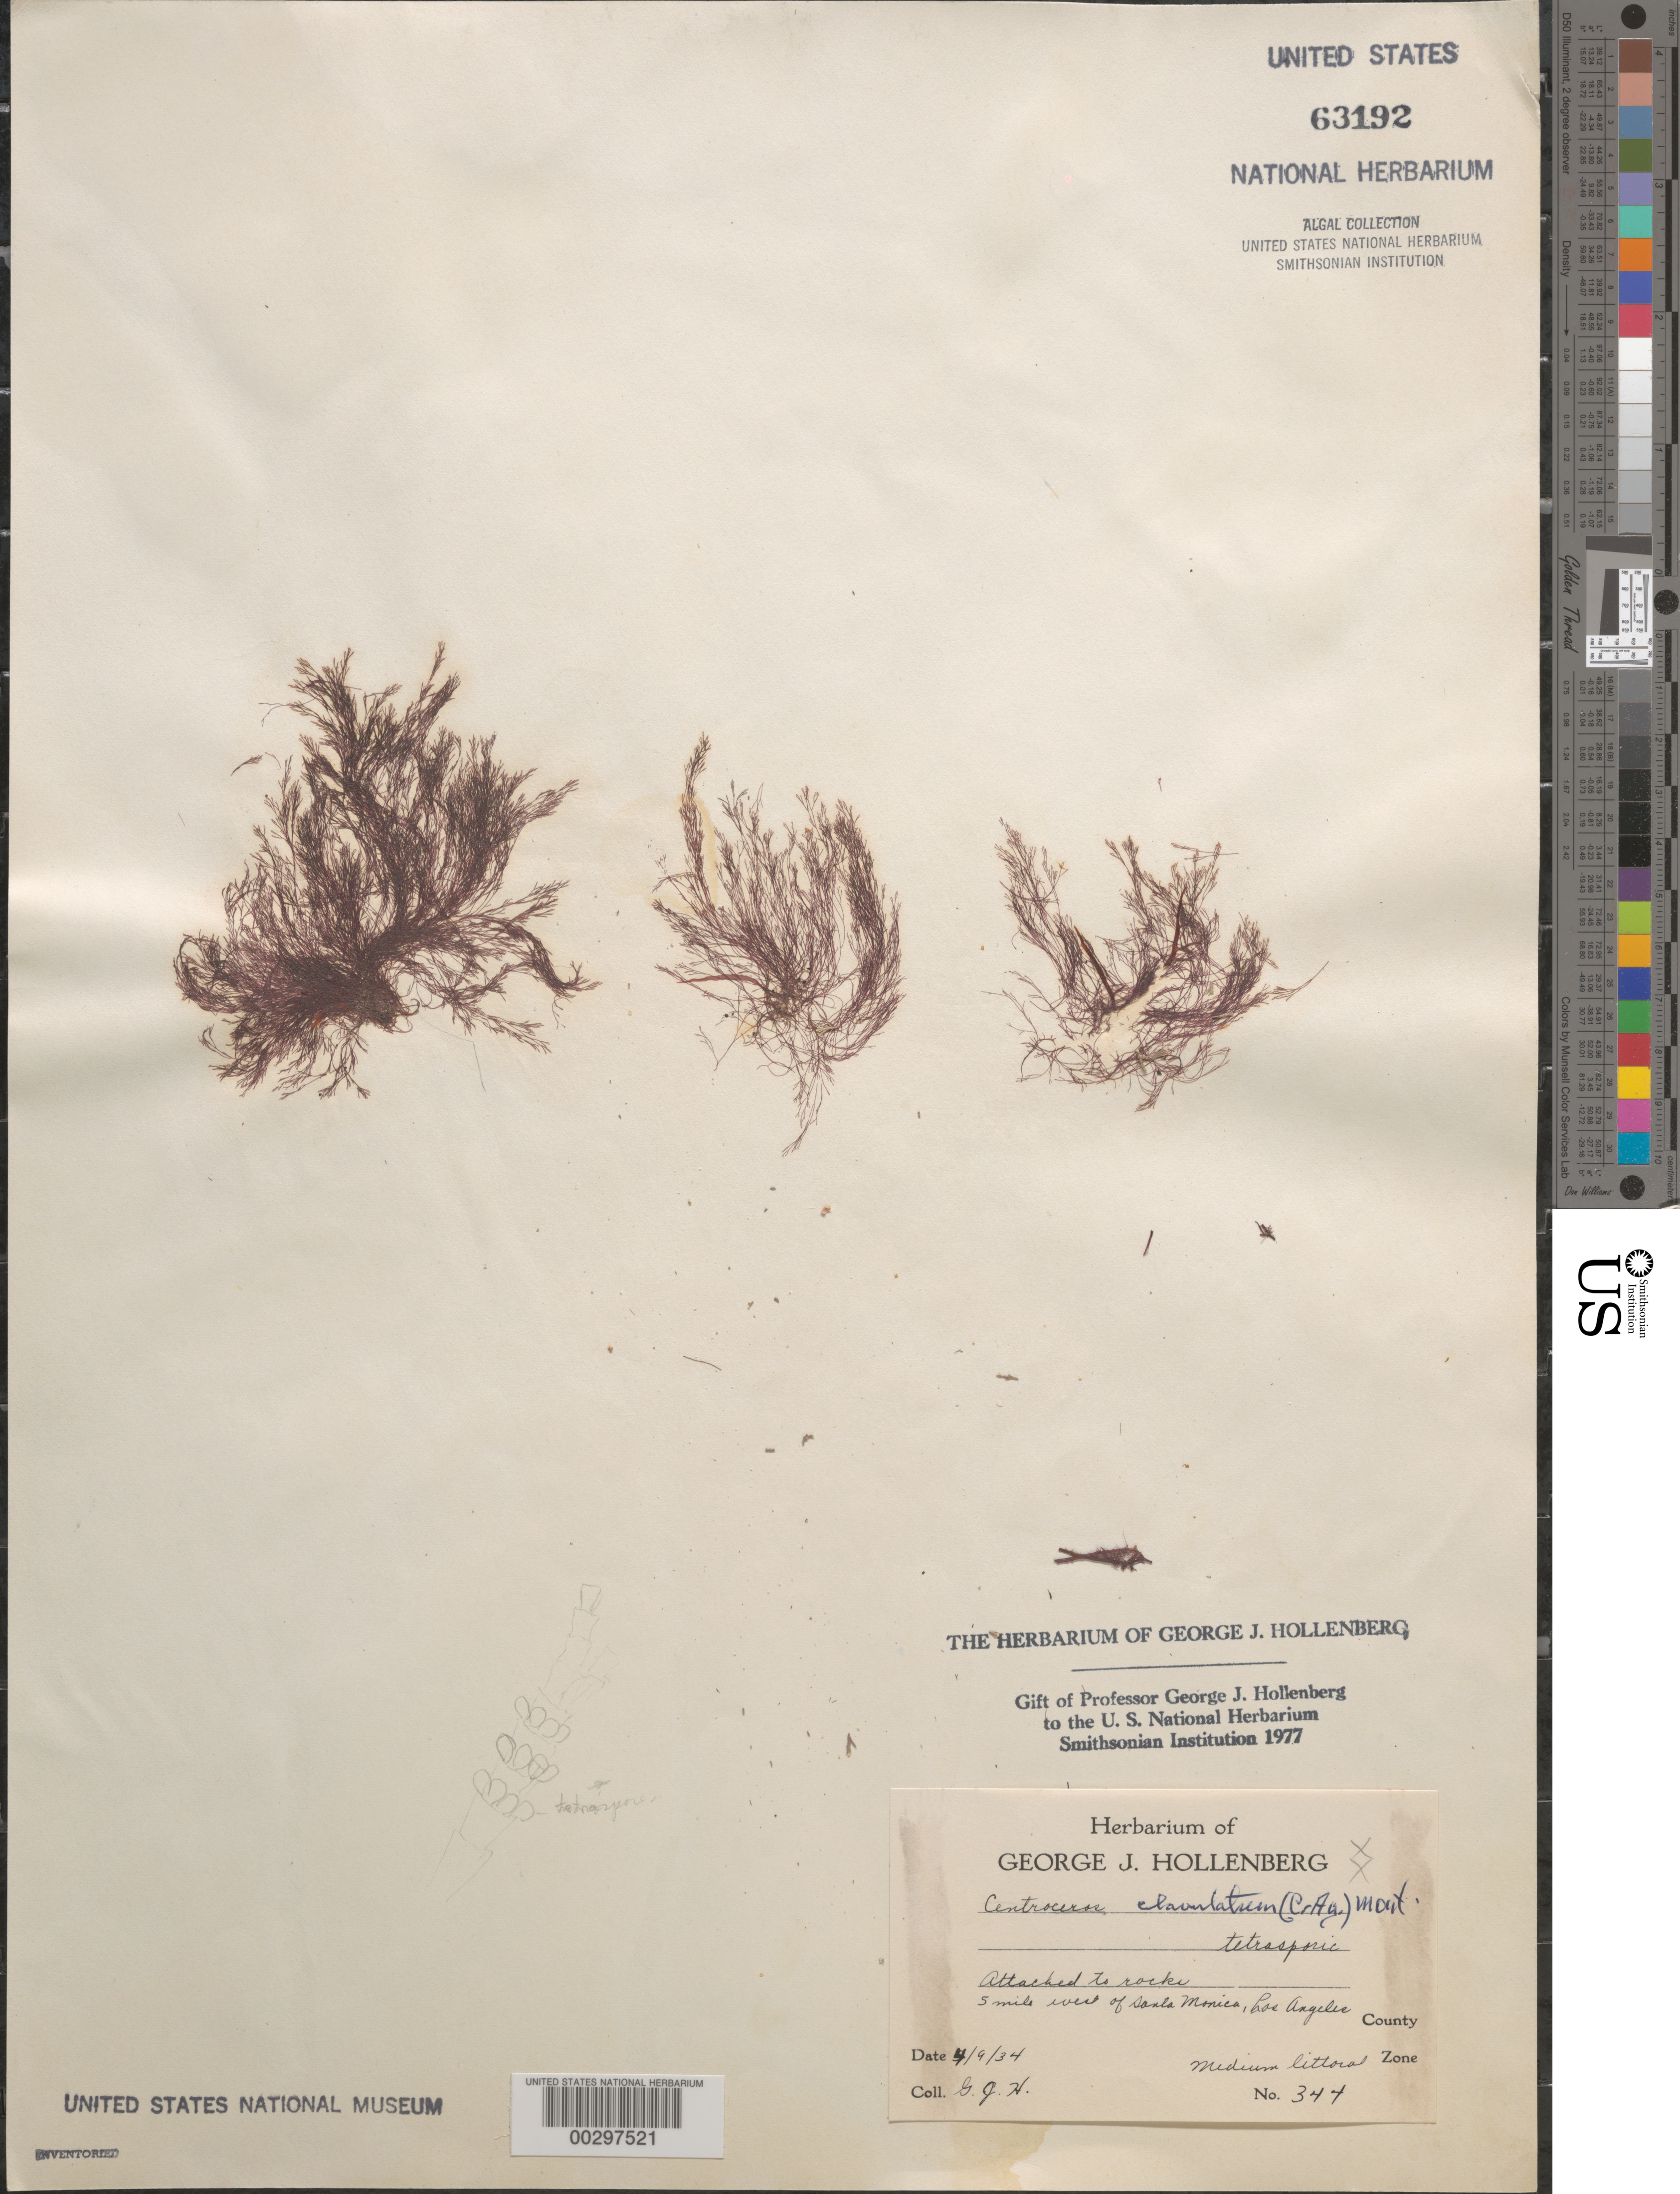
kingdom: Plantae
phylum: Rhodophyta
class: Florideophyceae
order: Ceramiales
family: Ceramiaceae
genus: Centroceras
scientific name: Centroceras clavulatum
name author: (C. Agardh) Mont.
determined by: Hollenberg, George J.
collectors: G. Hollenberg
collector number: GJH 344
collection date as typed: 09 Apr 1934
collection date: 1934-04-09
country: United States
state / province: California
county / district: Los Angeles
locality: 5 miles west of Santa Monica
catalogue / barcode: US 63192